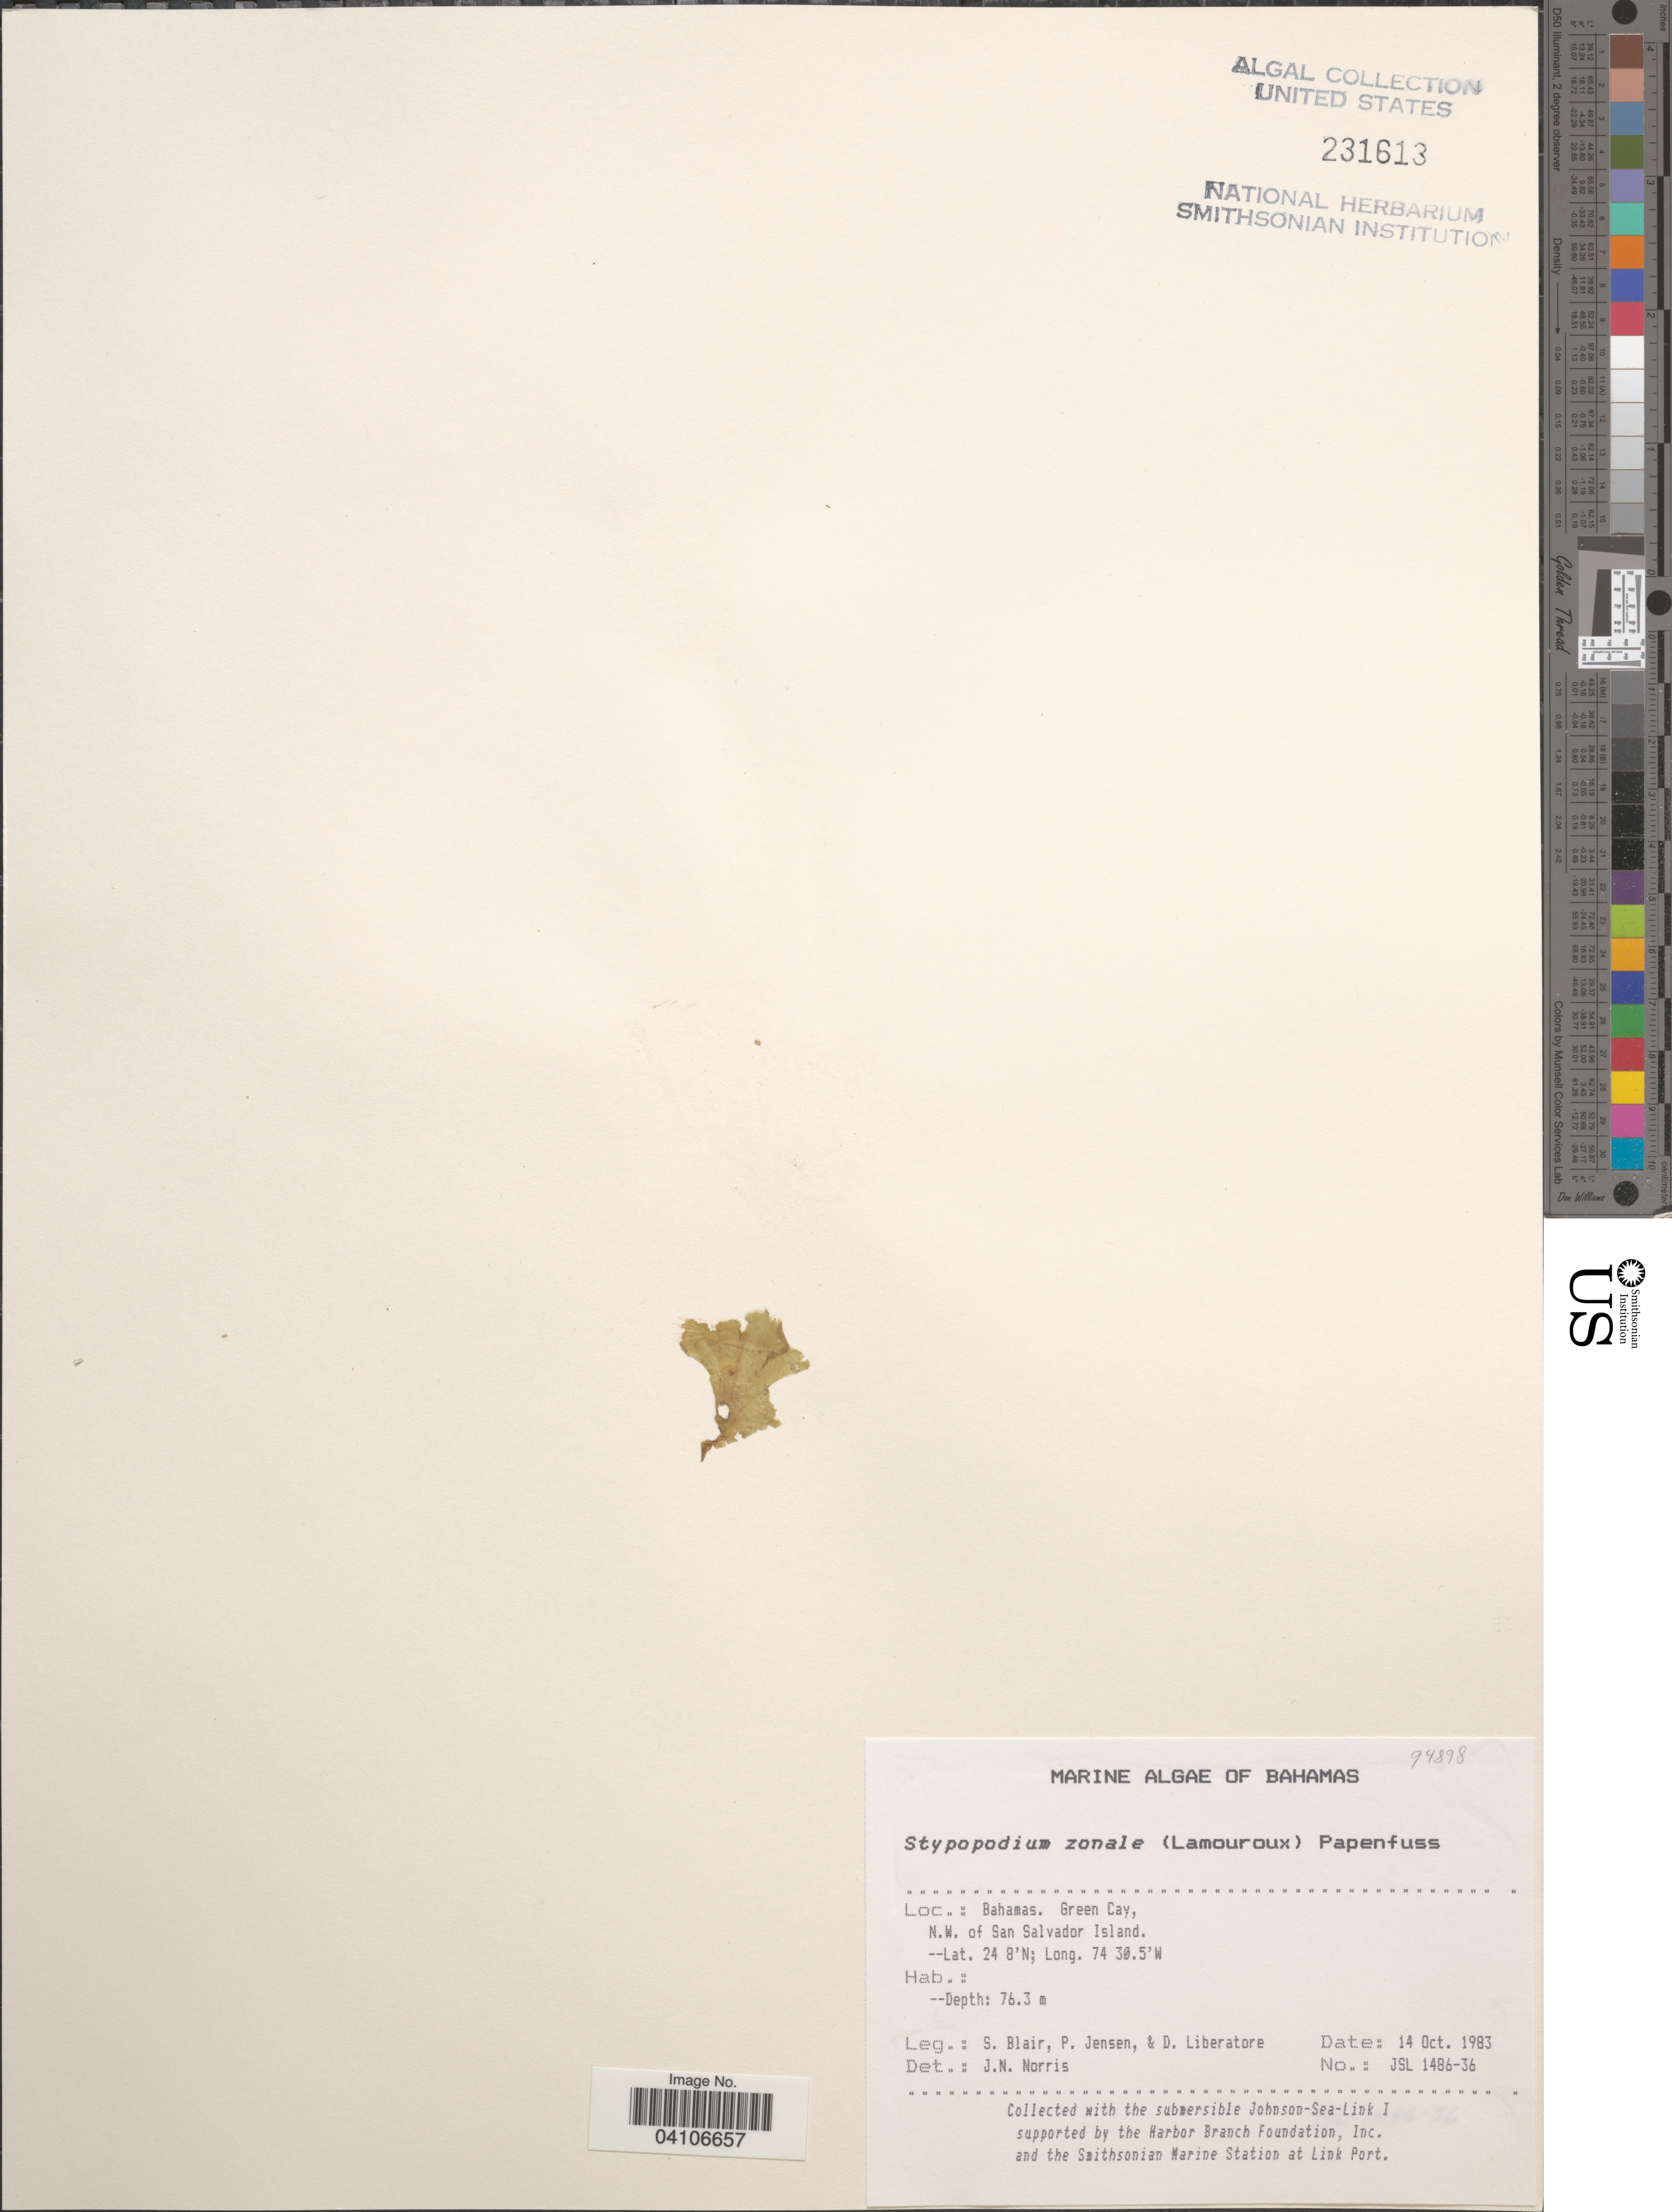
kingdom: Chromista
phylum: Ochrophyta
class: Phaeophyceae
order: Dictyotales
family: Dictyotaceae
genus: Stypopodium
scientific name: Stypopodium zonale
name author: (J.V.Lamouroux) Papenf.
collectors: S. M. Blair, P. Jensen & D. Liberatore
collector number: JSL 1486-36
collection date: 1983-10-14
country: Bahamas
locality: Green Cay, N.W. of San Salvador Island.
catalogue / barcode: US 231613